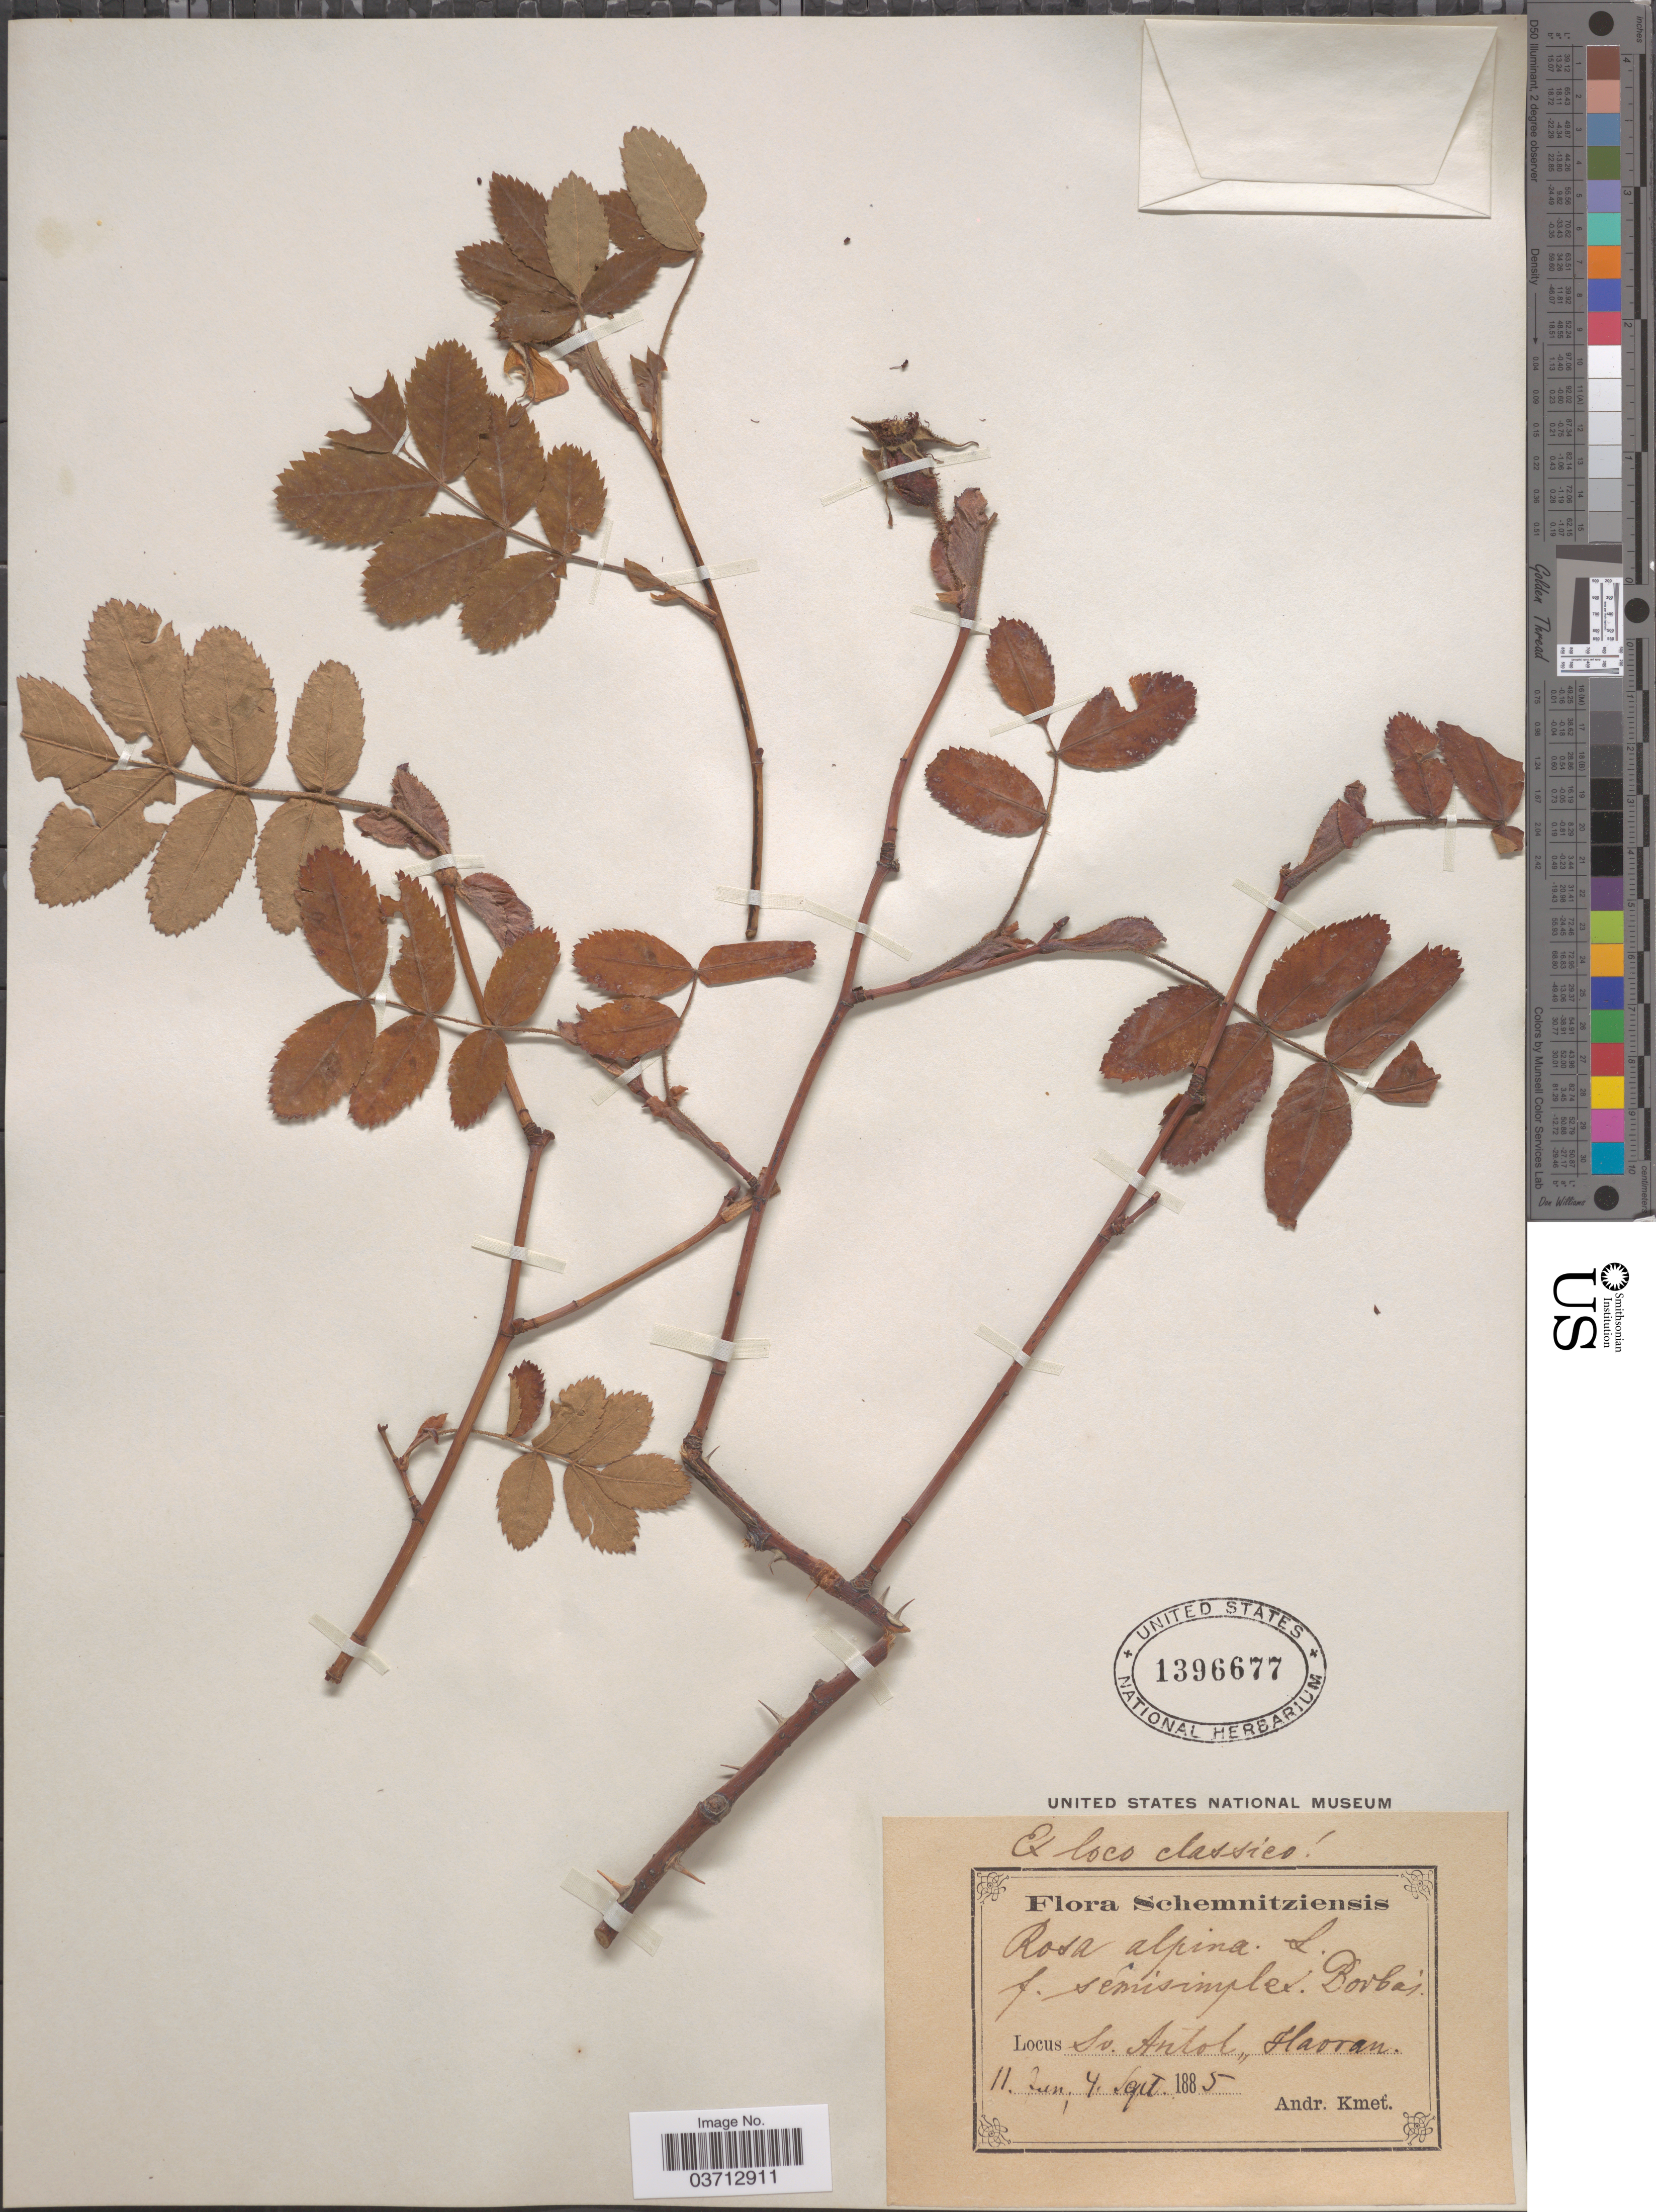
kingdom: Plantae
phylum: Tracheophyta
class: Magnoliopsida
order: Rosales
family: Rosaceae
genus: Rosa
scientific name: Rosa alpina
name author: L.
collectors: A. Kmet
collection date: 1885-06-11/1885-09-04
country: Slovakia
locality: Schemnitziensis. So. Antol "Haoran".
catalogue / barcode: US 1396677